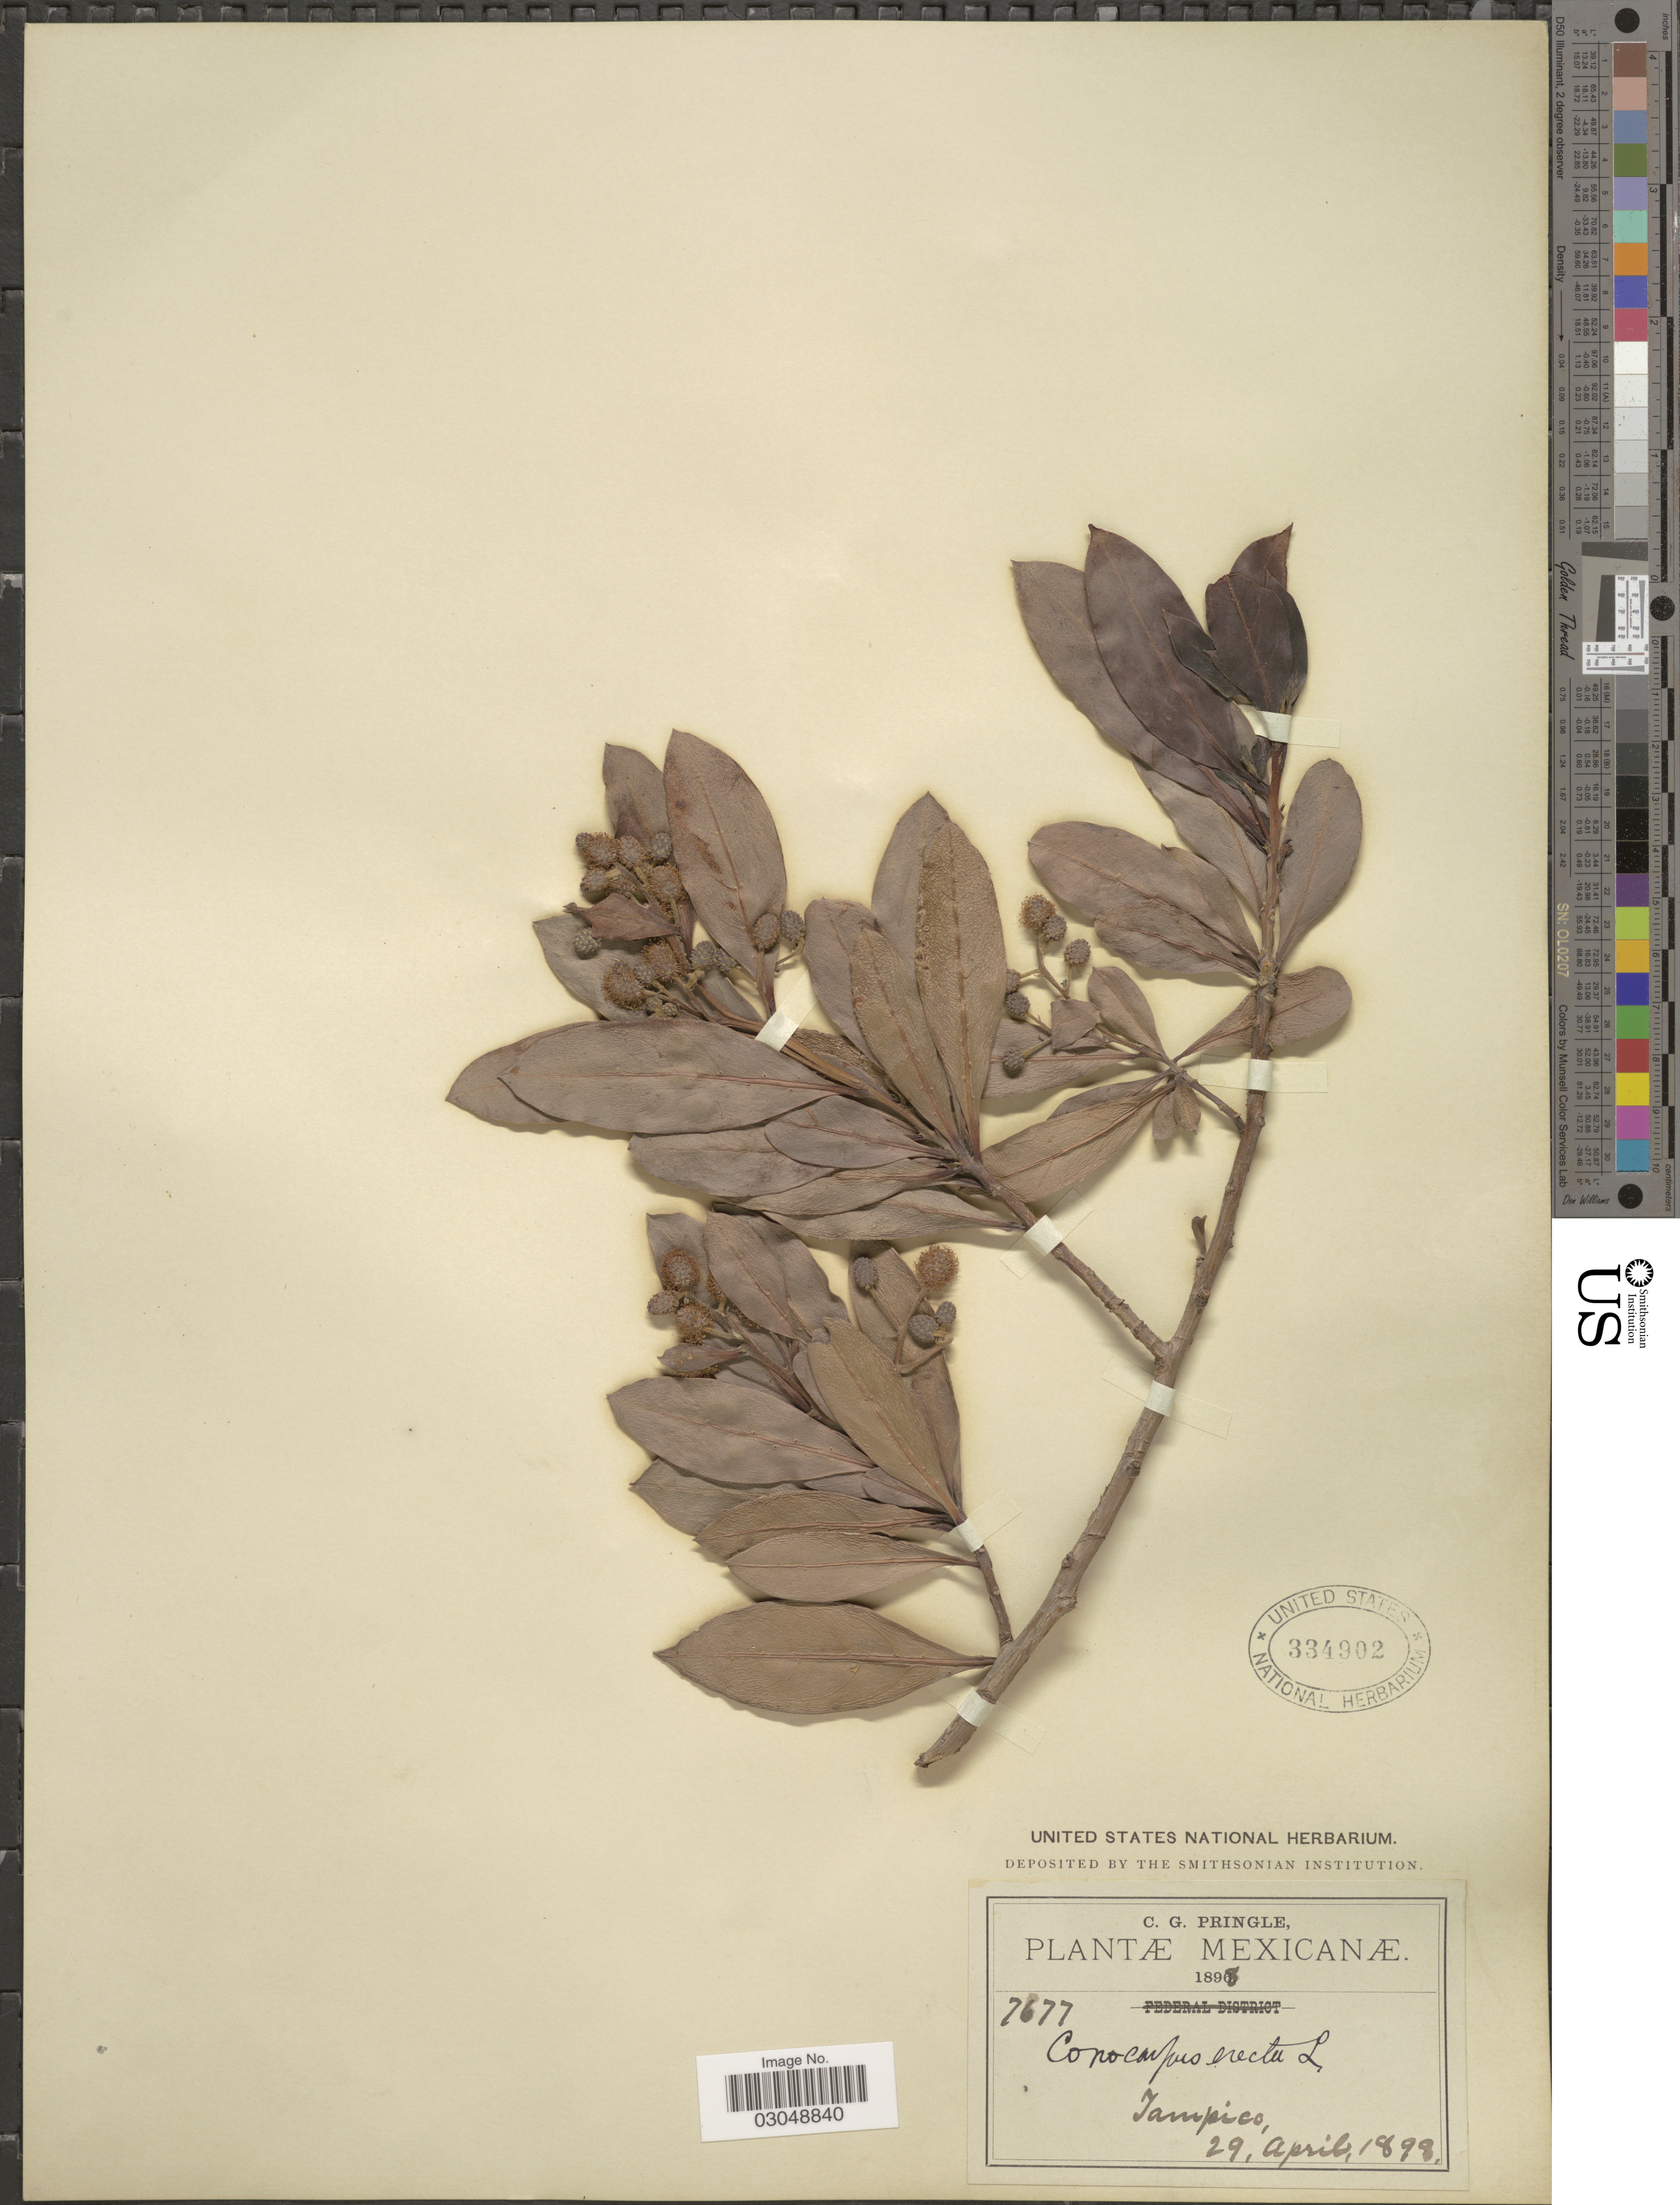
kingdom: Plantae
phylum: Tracheophyta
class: Magnoliopsida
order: Myrtales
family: Combretaceae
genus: Conocarpus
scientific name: Conocarpus erectus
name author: L.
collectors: C. G. Pringle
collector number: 7677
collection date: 1898-04-29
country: Mexico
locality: Tampico.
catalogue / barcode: US 334902